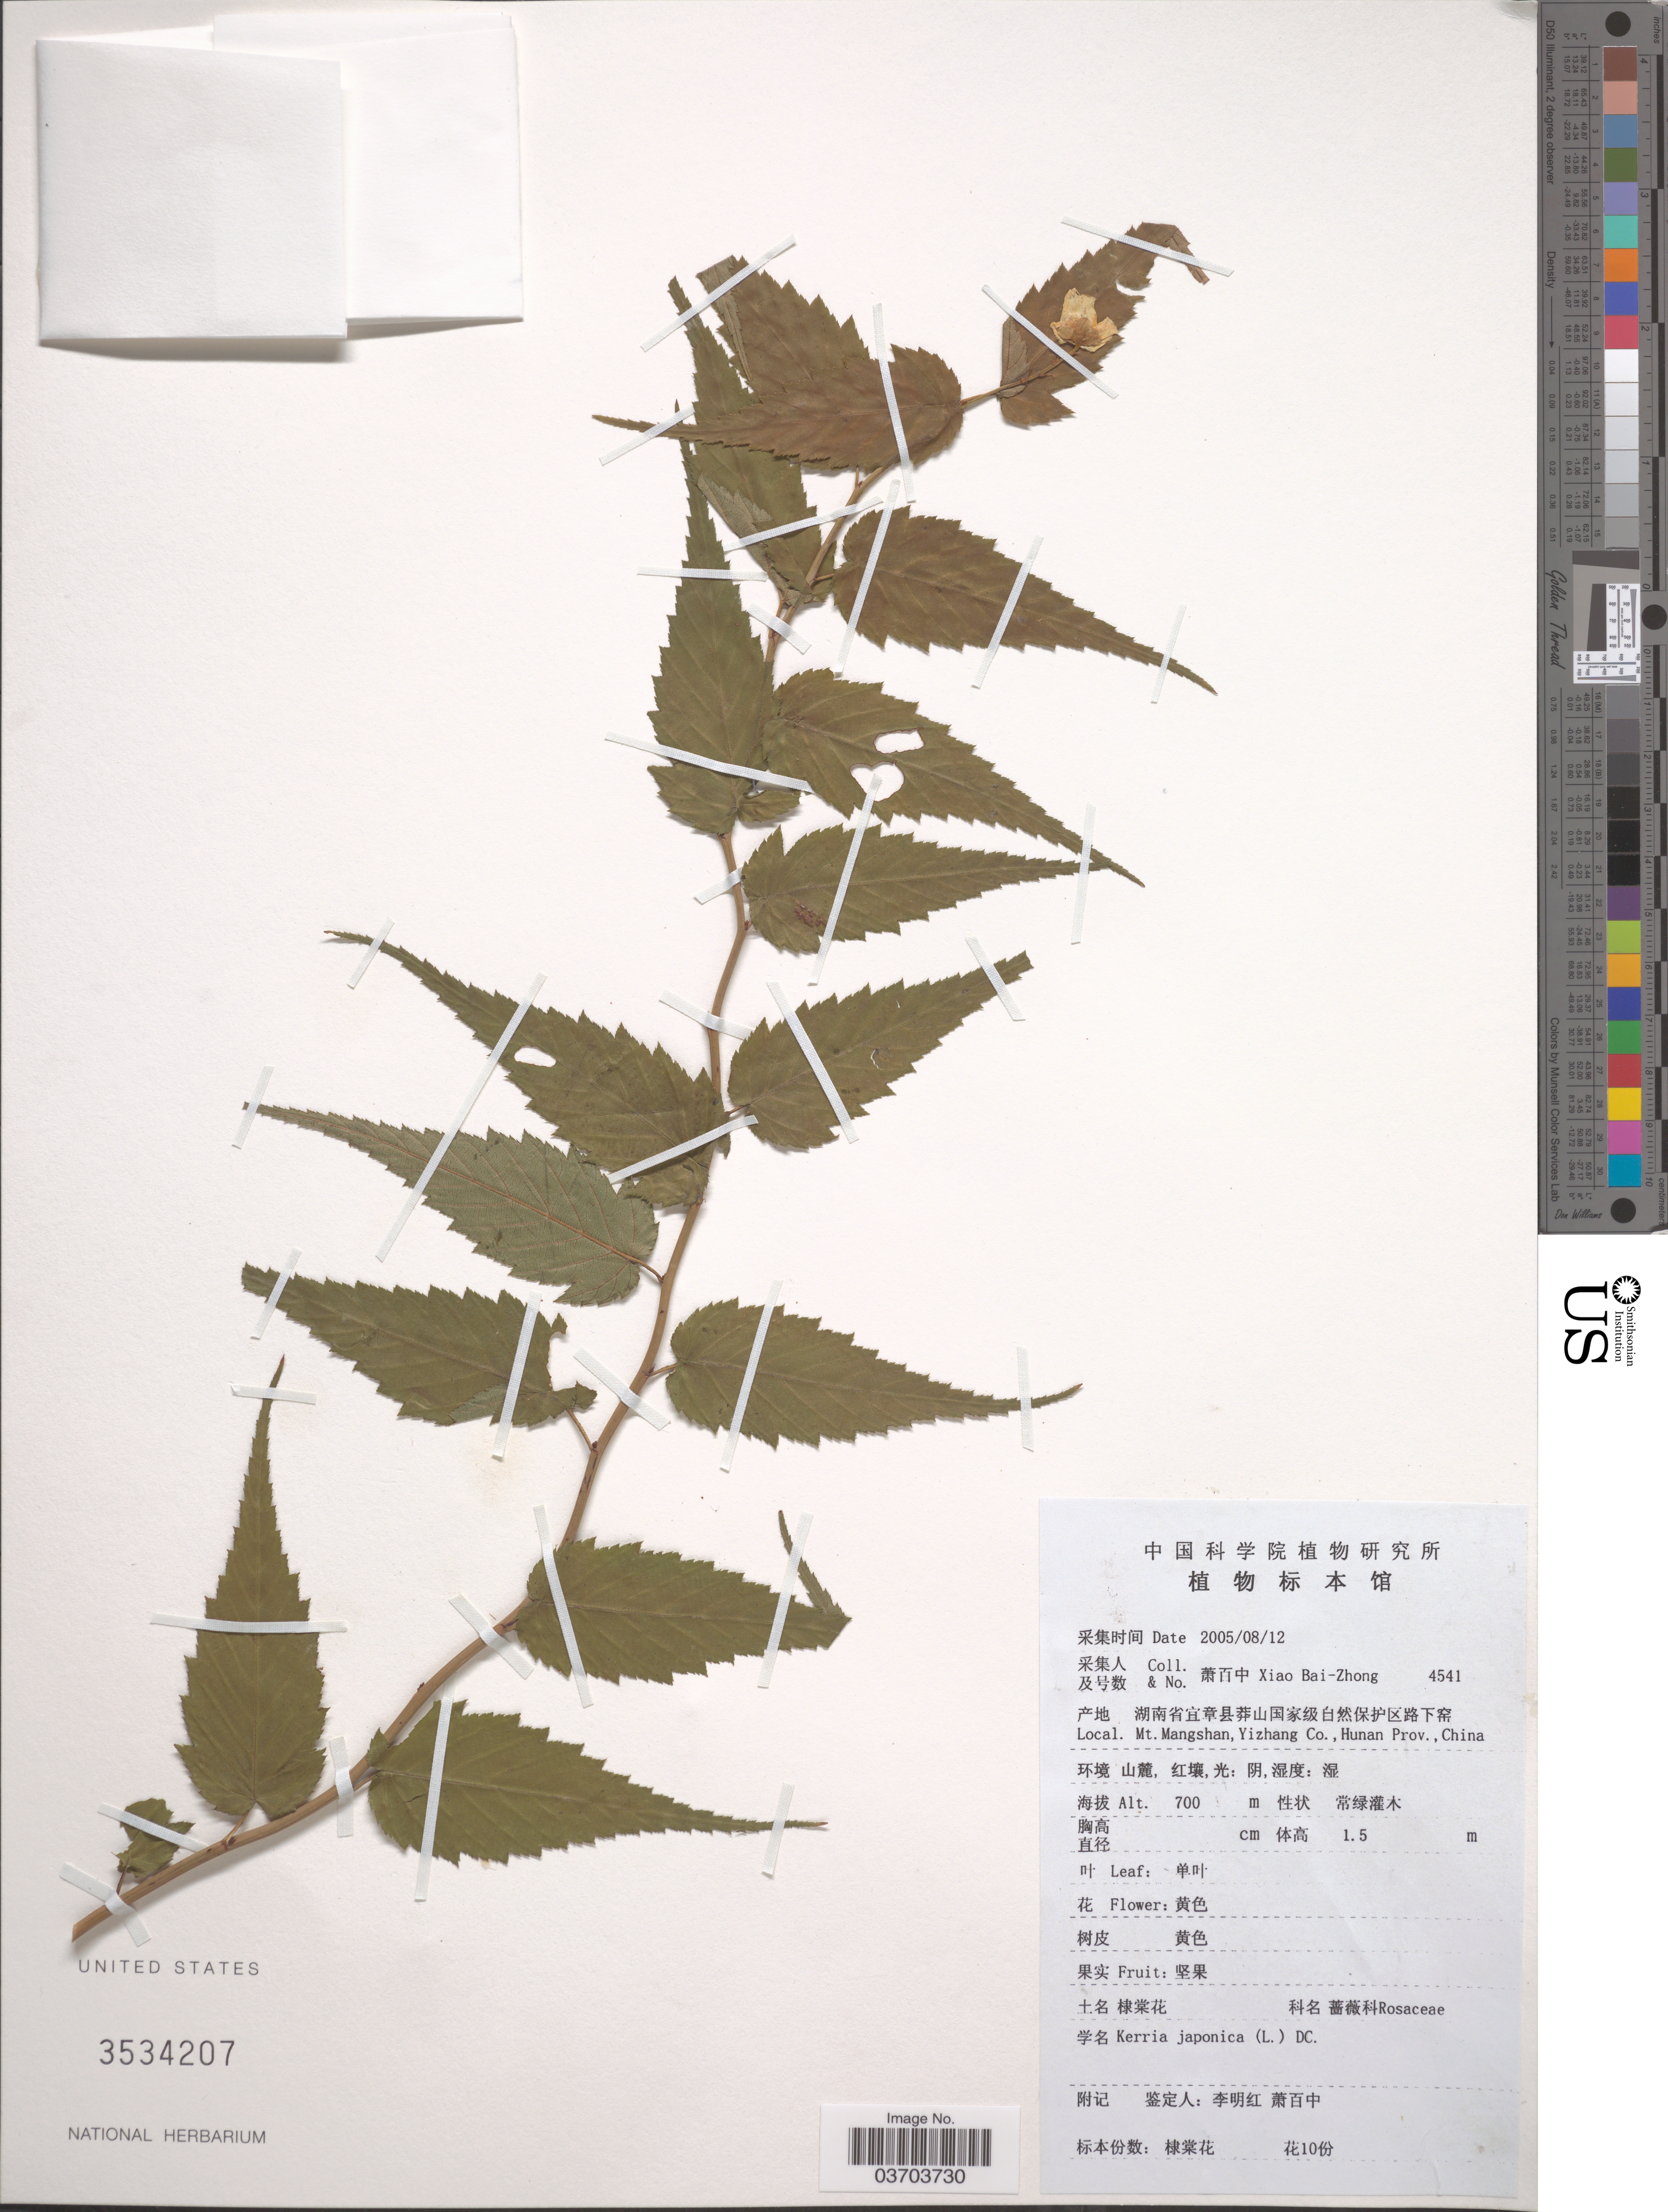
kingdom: Plantae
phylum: Tracheophyta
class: Magnoliopsida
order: Rosales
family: Rosaceae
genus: Kerria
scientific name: Kerria japonica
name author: (L.) DC.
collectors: B. Z. Xiao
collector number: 4541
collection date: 2005-08-12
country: China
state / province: Hunan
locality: Mt. Mangshan, Yizhang Co.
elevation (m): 700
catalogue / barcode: US 3534207